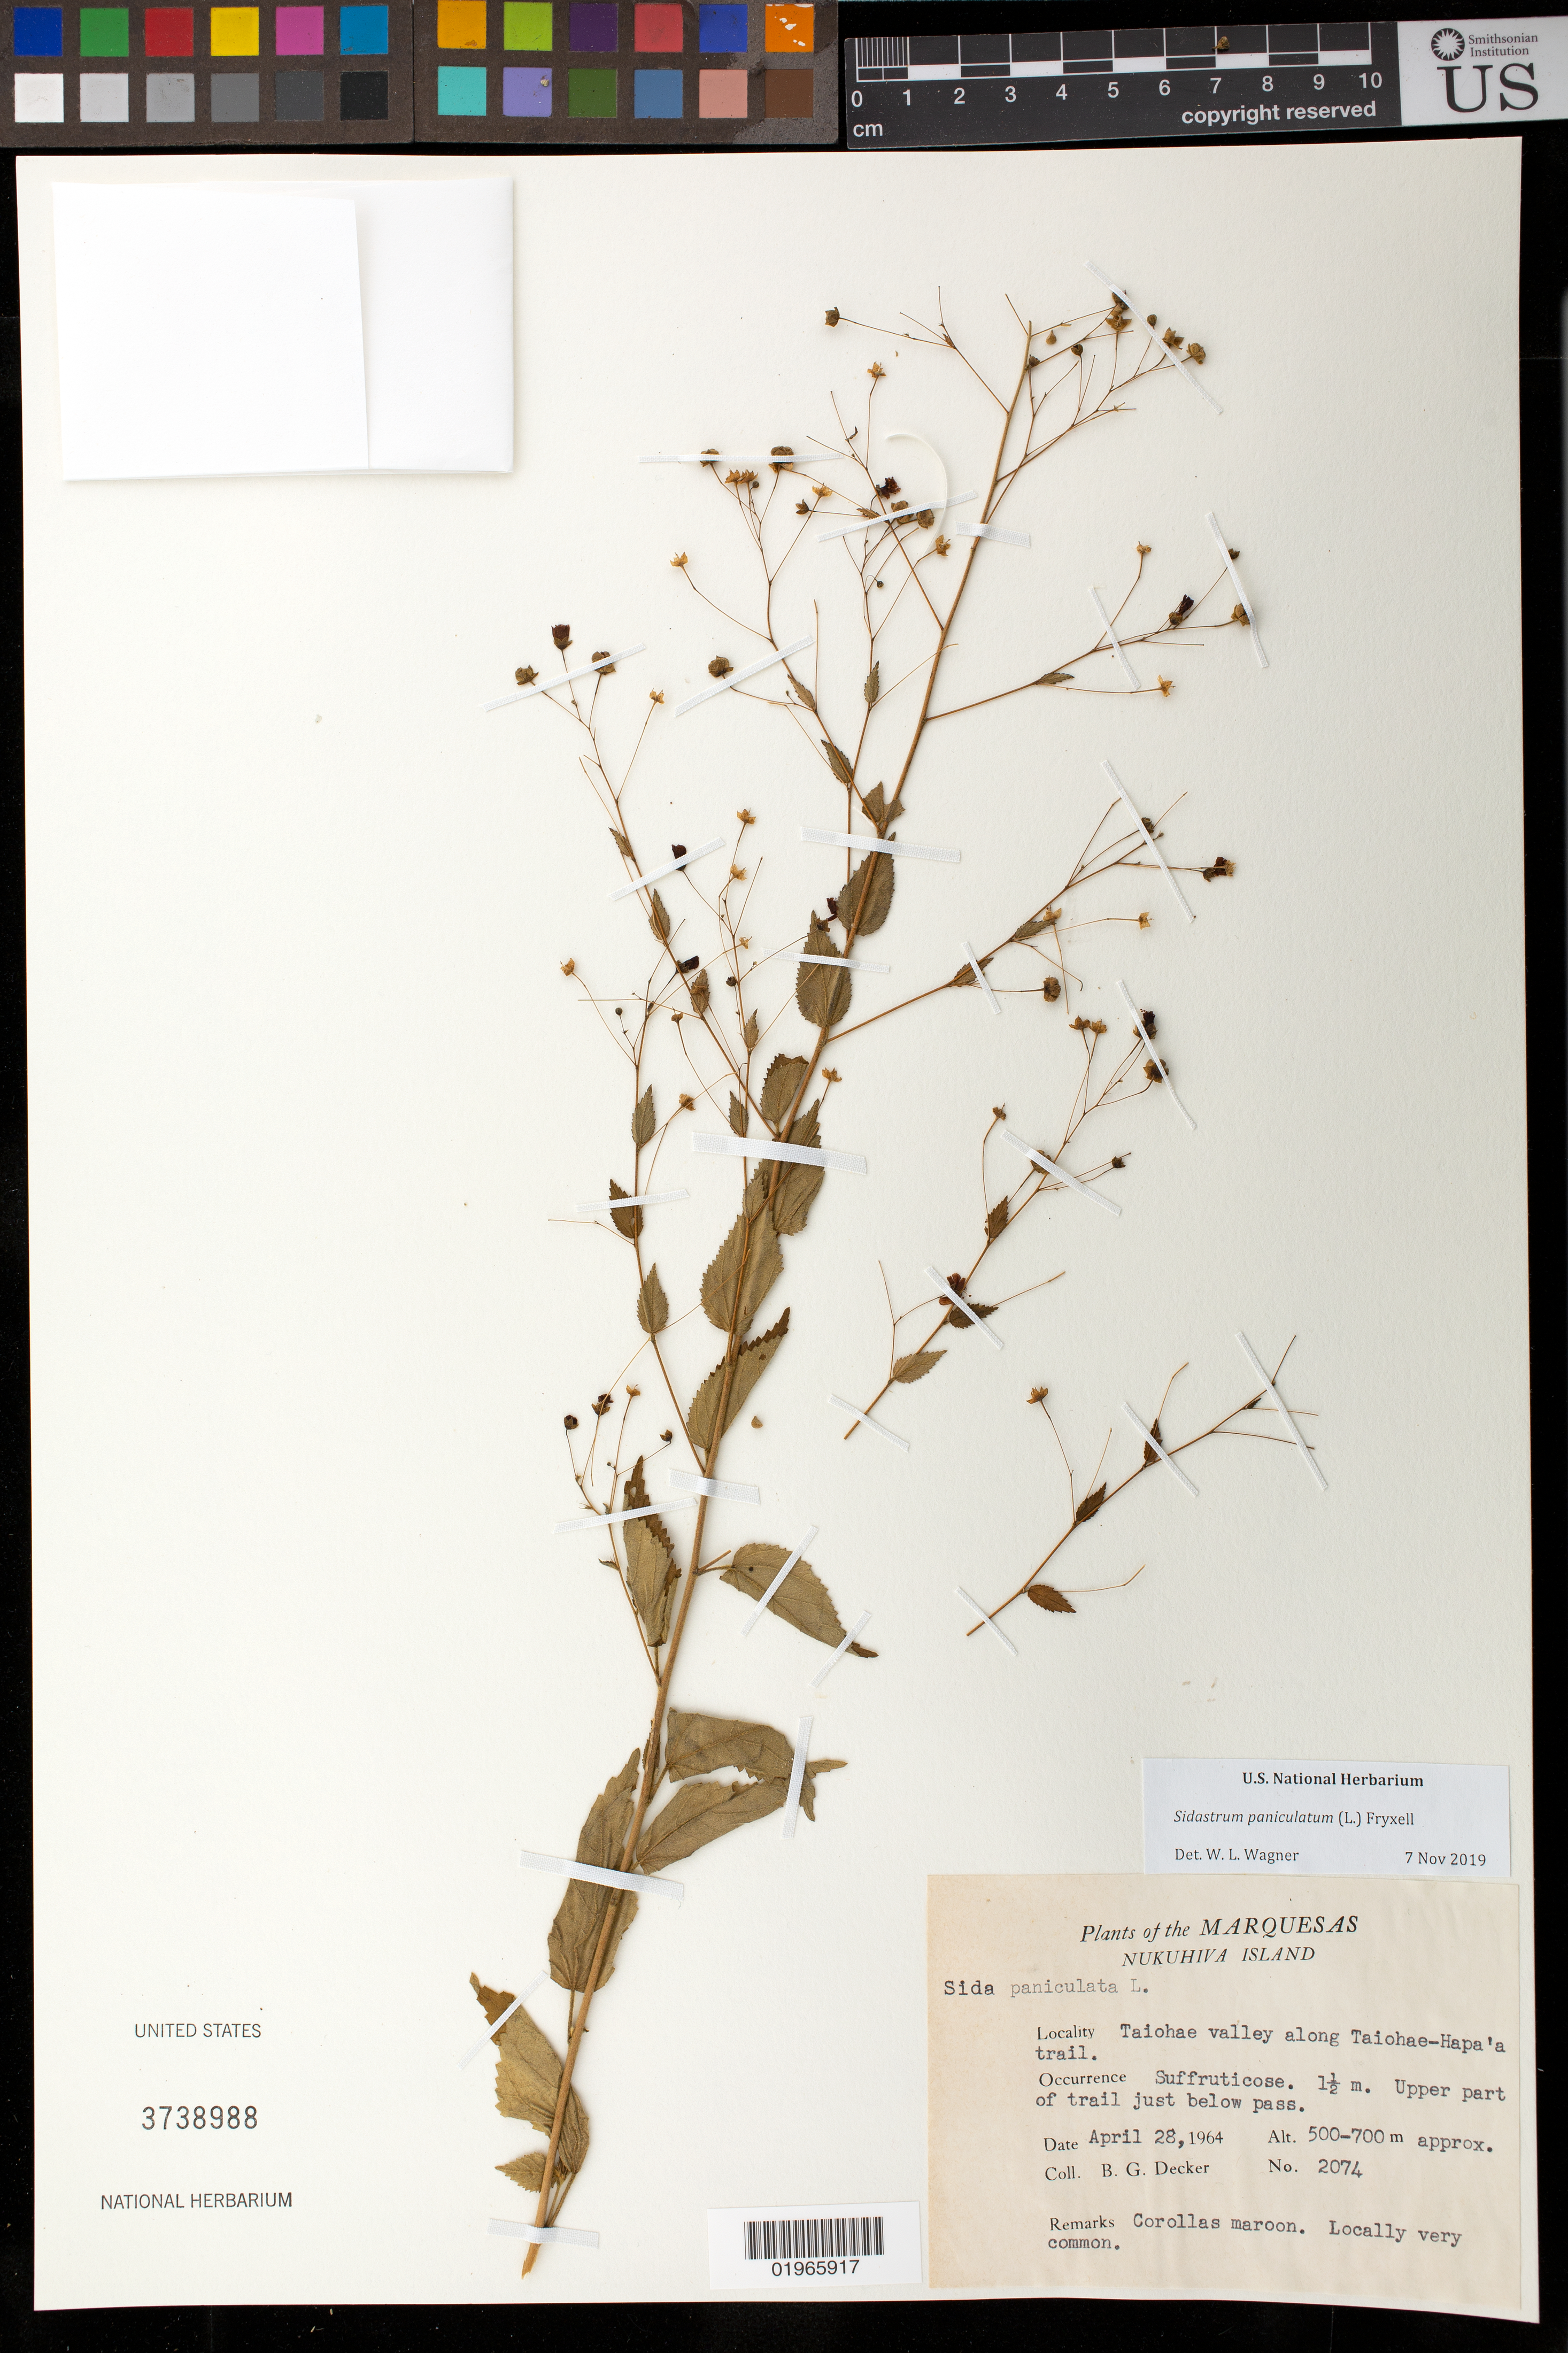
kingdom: Plantae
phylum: Tracheophyta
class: Magnoliopsida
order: Malvales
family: Malvaceae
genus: Sidastrum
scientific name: Sidastrum paniculatum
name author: (L.) Fryxell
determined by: Wagner, W. L., (BOT), Smithsonian Institution - National Museum of Natural History (UNITED STATES)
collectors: B. G. Decker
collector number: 2074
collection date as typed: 28 April 1964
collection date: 1964-04-28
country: French Polynesia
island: Nuku Hiva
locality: Taiohae Valley along Taiohae-Hapa'a Trail, upper part of trail just below pass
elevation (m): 500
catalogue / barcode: US 3738988